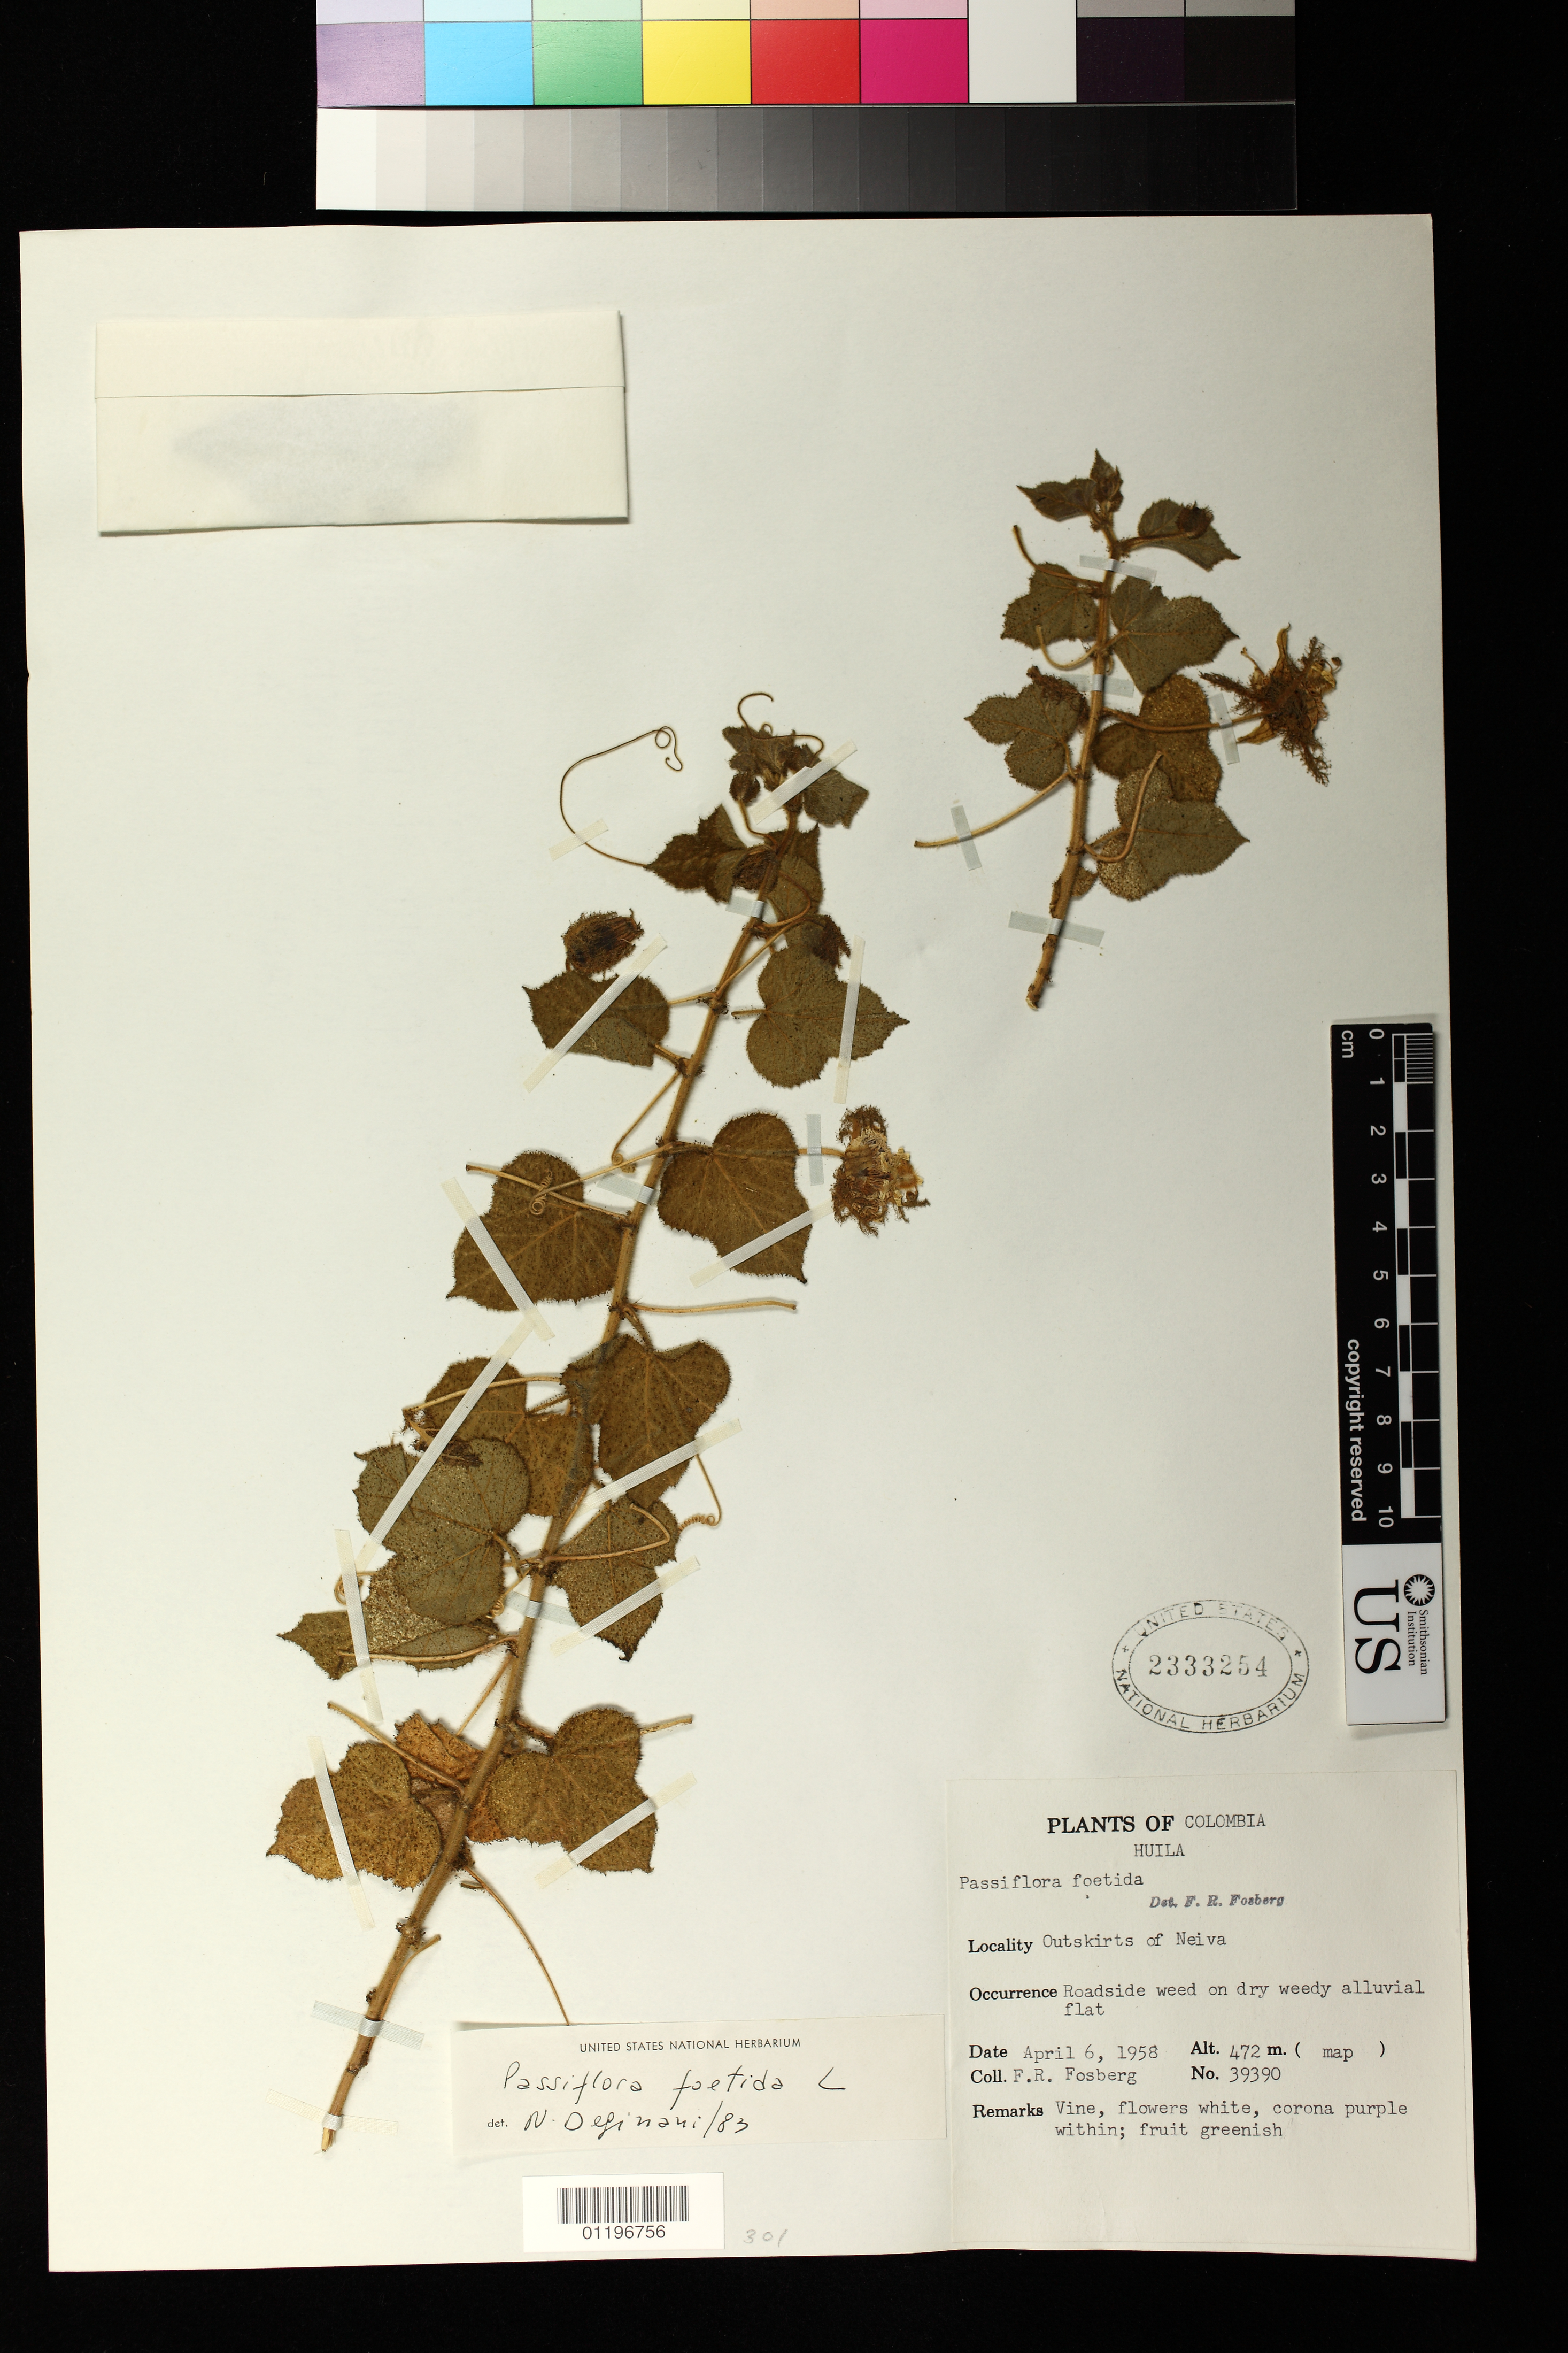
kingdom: Plantae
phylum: Tracheophyta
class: Magnoliopsida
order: Malpighiales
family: Passifloraceae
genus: Passiflora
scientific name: Passiflora foetida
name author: L.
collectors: F. R. Fosberg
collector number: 39390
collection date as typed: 04 Jun 1958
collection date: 1958-06-04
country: Colombia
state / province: Huila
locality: Huila: outskirts of Neiva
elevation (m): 472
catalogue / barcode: US 2333254